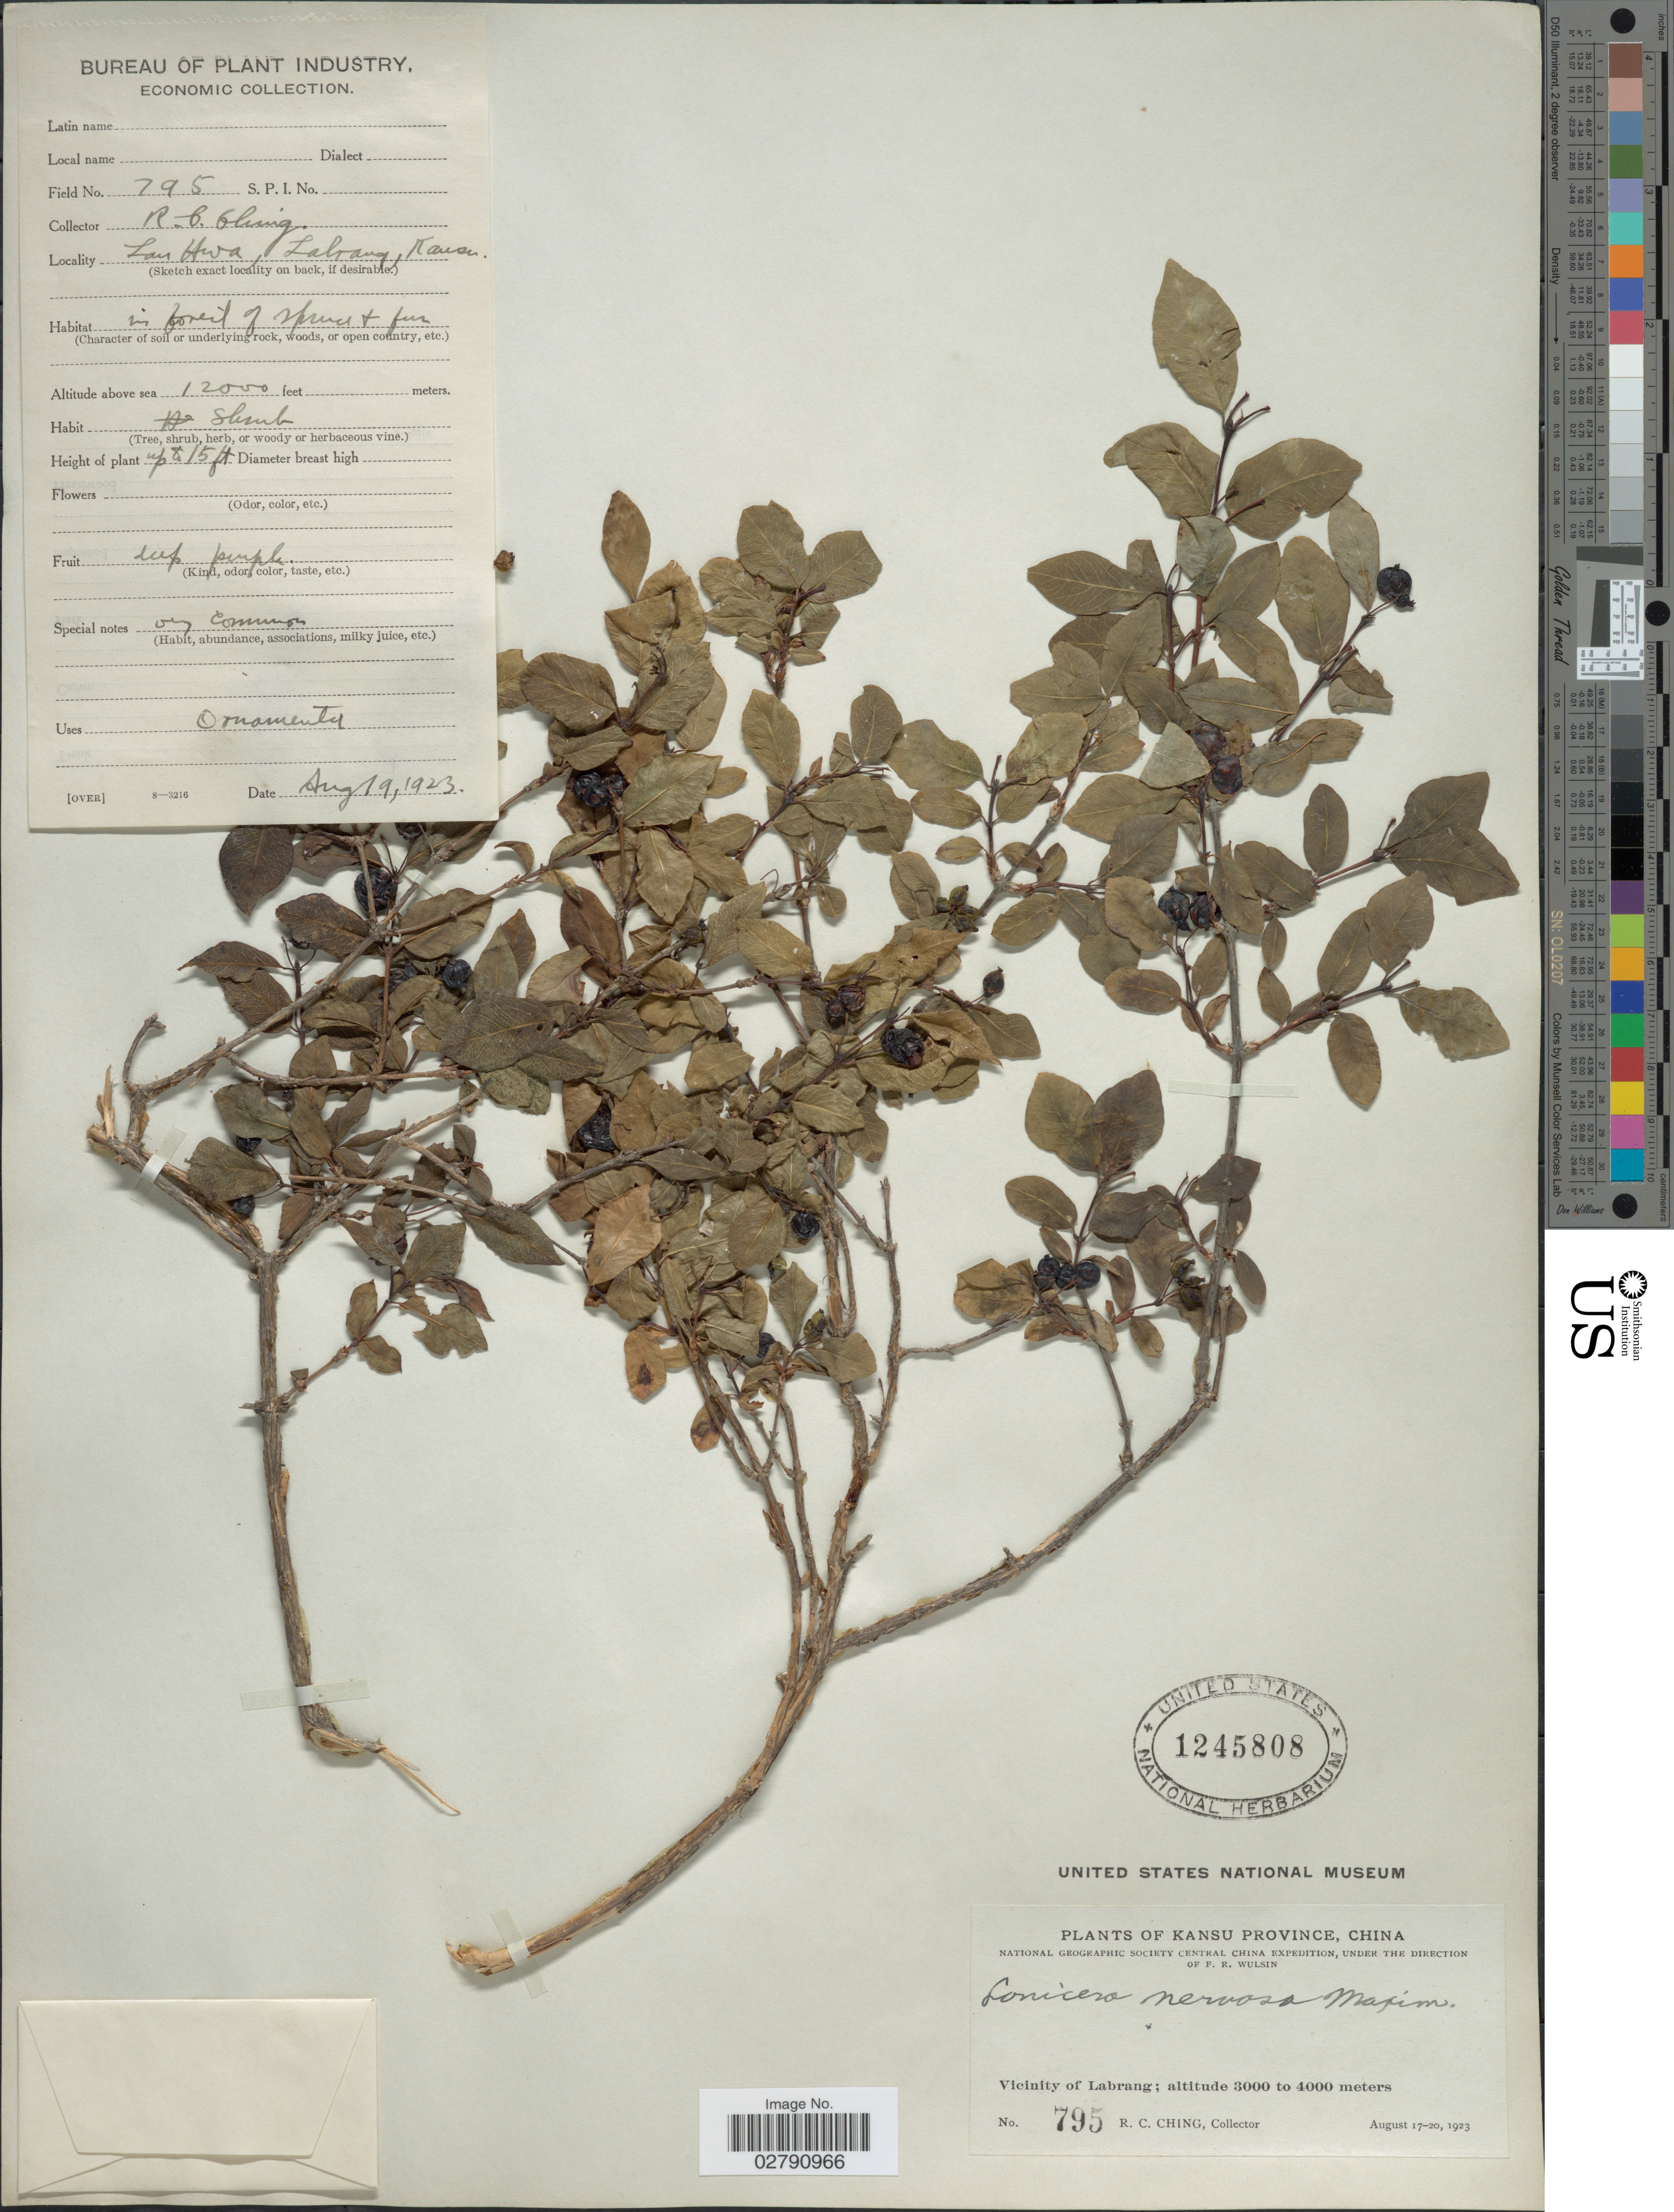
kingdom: Plantae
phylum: Tracheophyta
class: Magnoliopsida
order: Dipsacales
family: Caprifoliaceae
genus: Lonicera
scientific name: Lonicera nervosa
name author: Maxim.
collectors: R. C. Ching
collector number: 795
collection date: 1923-08-19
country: China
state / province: Gansu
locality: Kansu Province. Vicinity of Labrang. Lau Hwa, Labrang.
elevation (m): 3658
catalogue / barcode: US 1245808